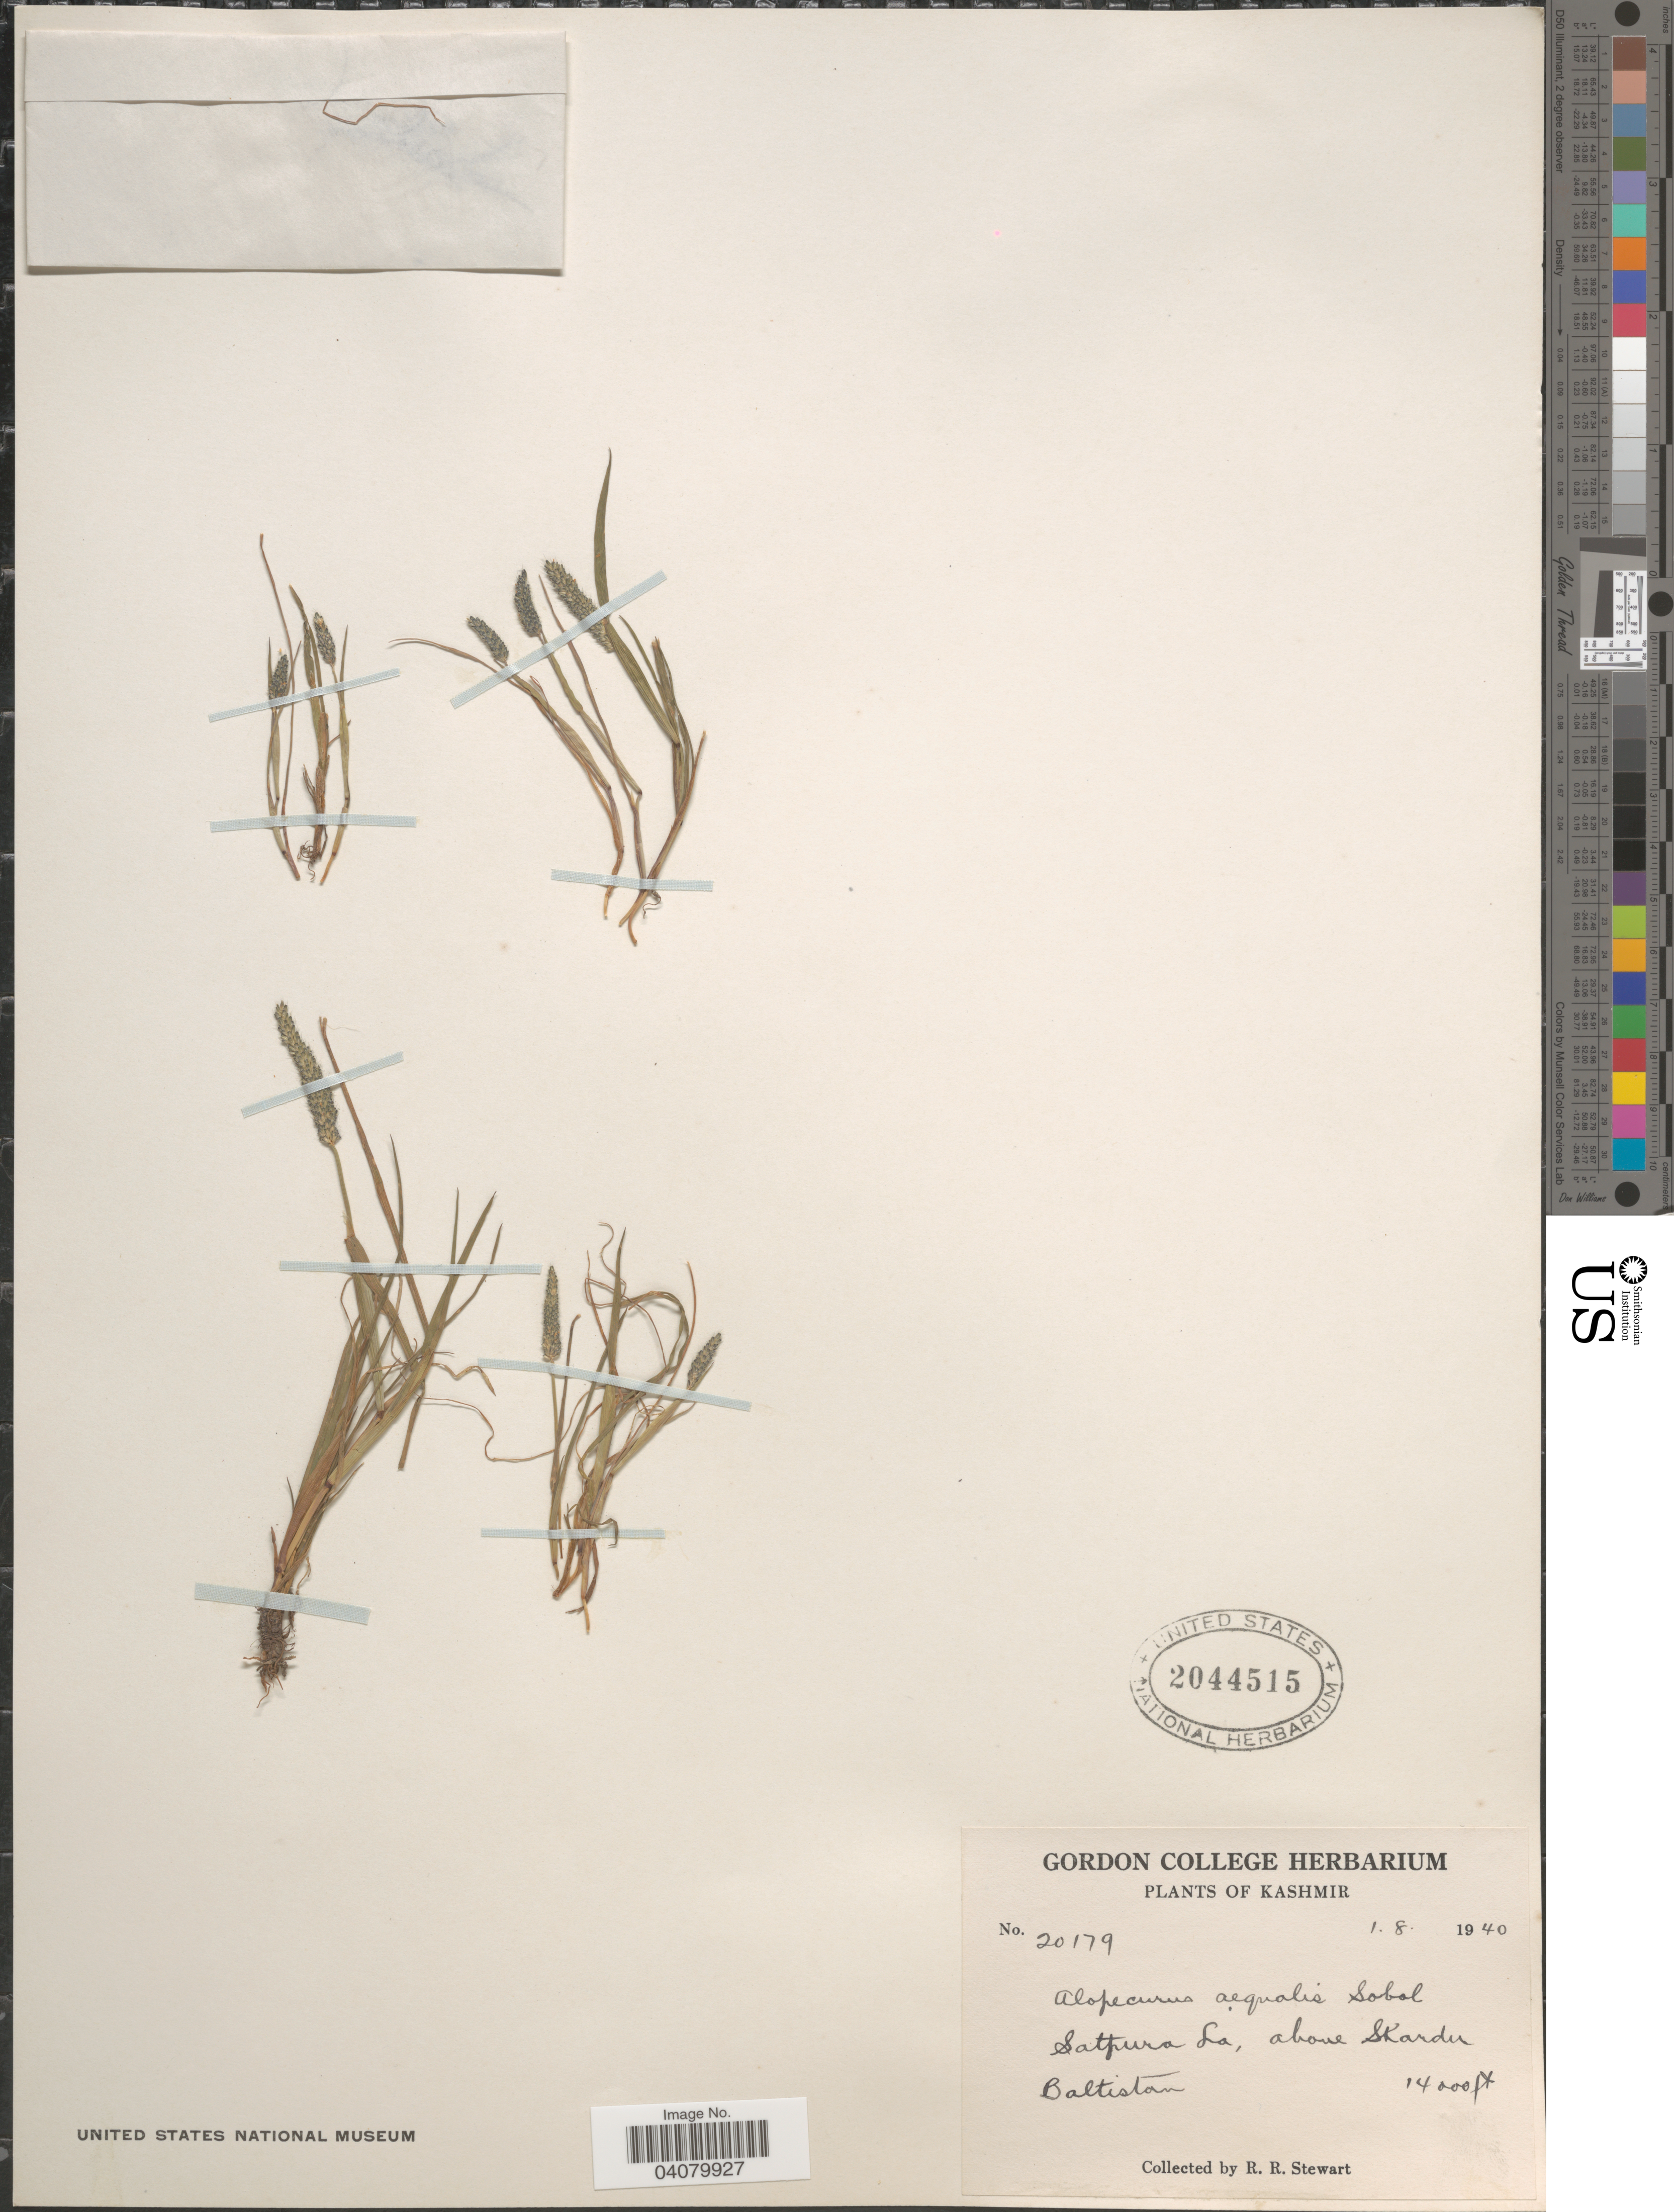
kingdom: Plantae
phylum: Tracheophyta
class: Liliopsida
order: Poales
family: Poaceae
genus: Alopecurus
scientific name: Alopecurus aequalis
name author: Sobol.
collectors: R. Stewart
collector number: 20179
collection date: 1940-08-01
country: India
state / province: Jammu and Kashmir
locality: Kashmir. Satpura La, above Skardu. Baltistan.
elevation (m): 4267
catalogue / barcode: US 2044515